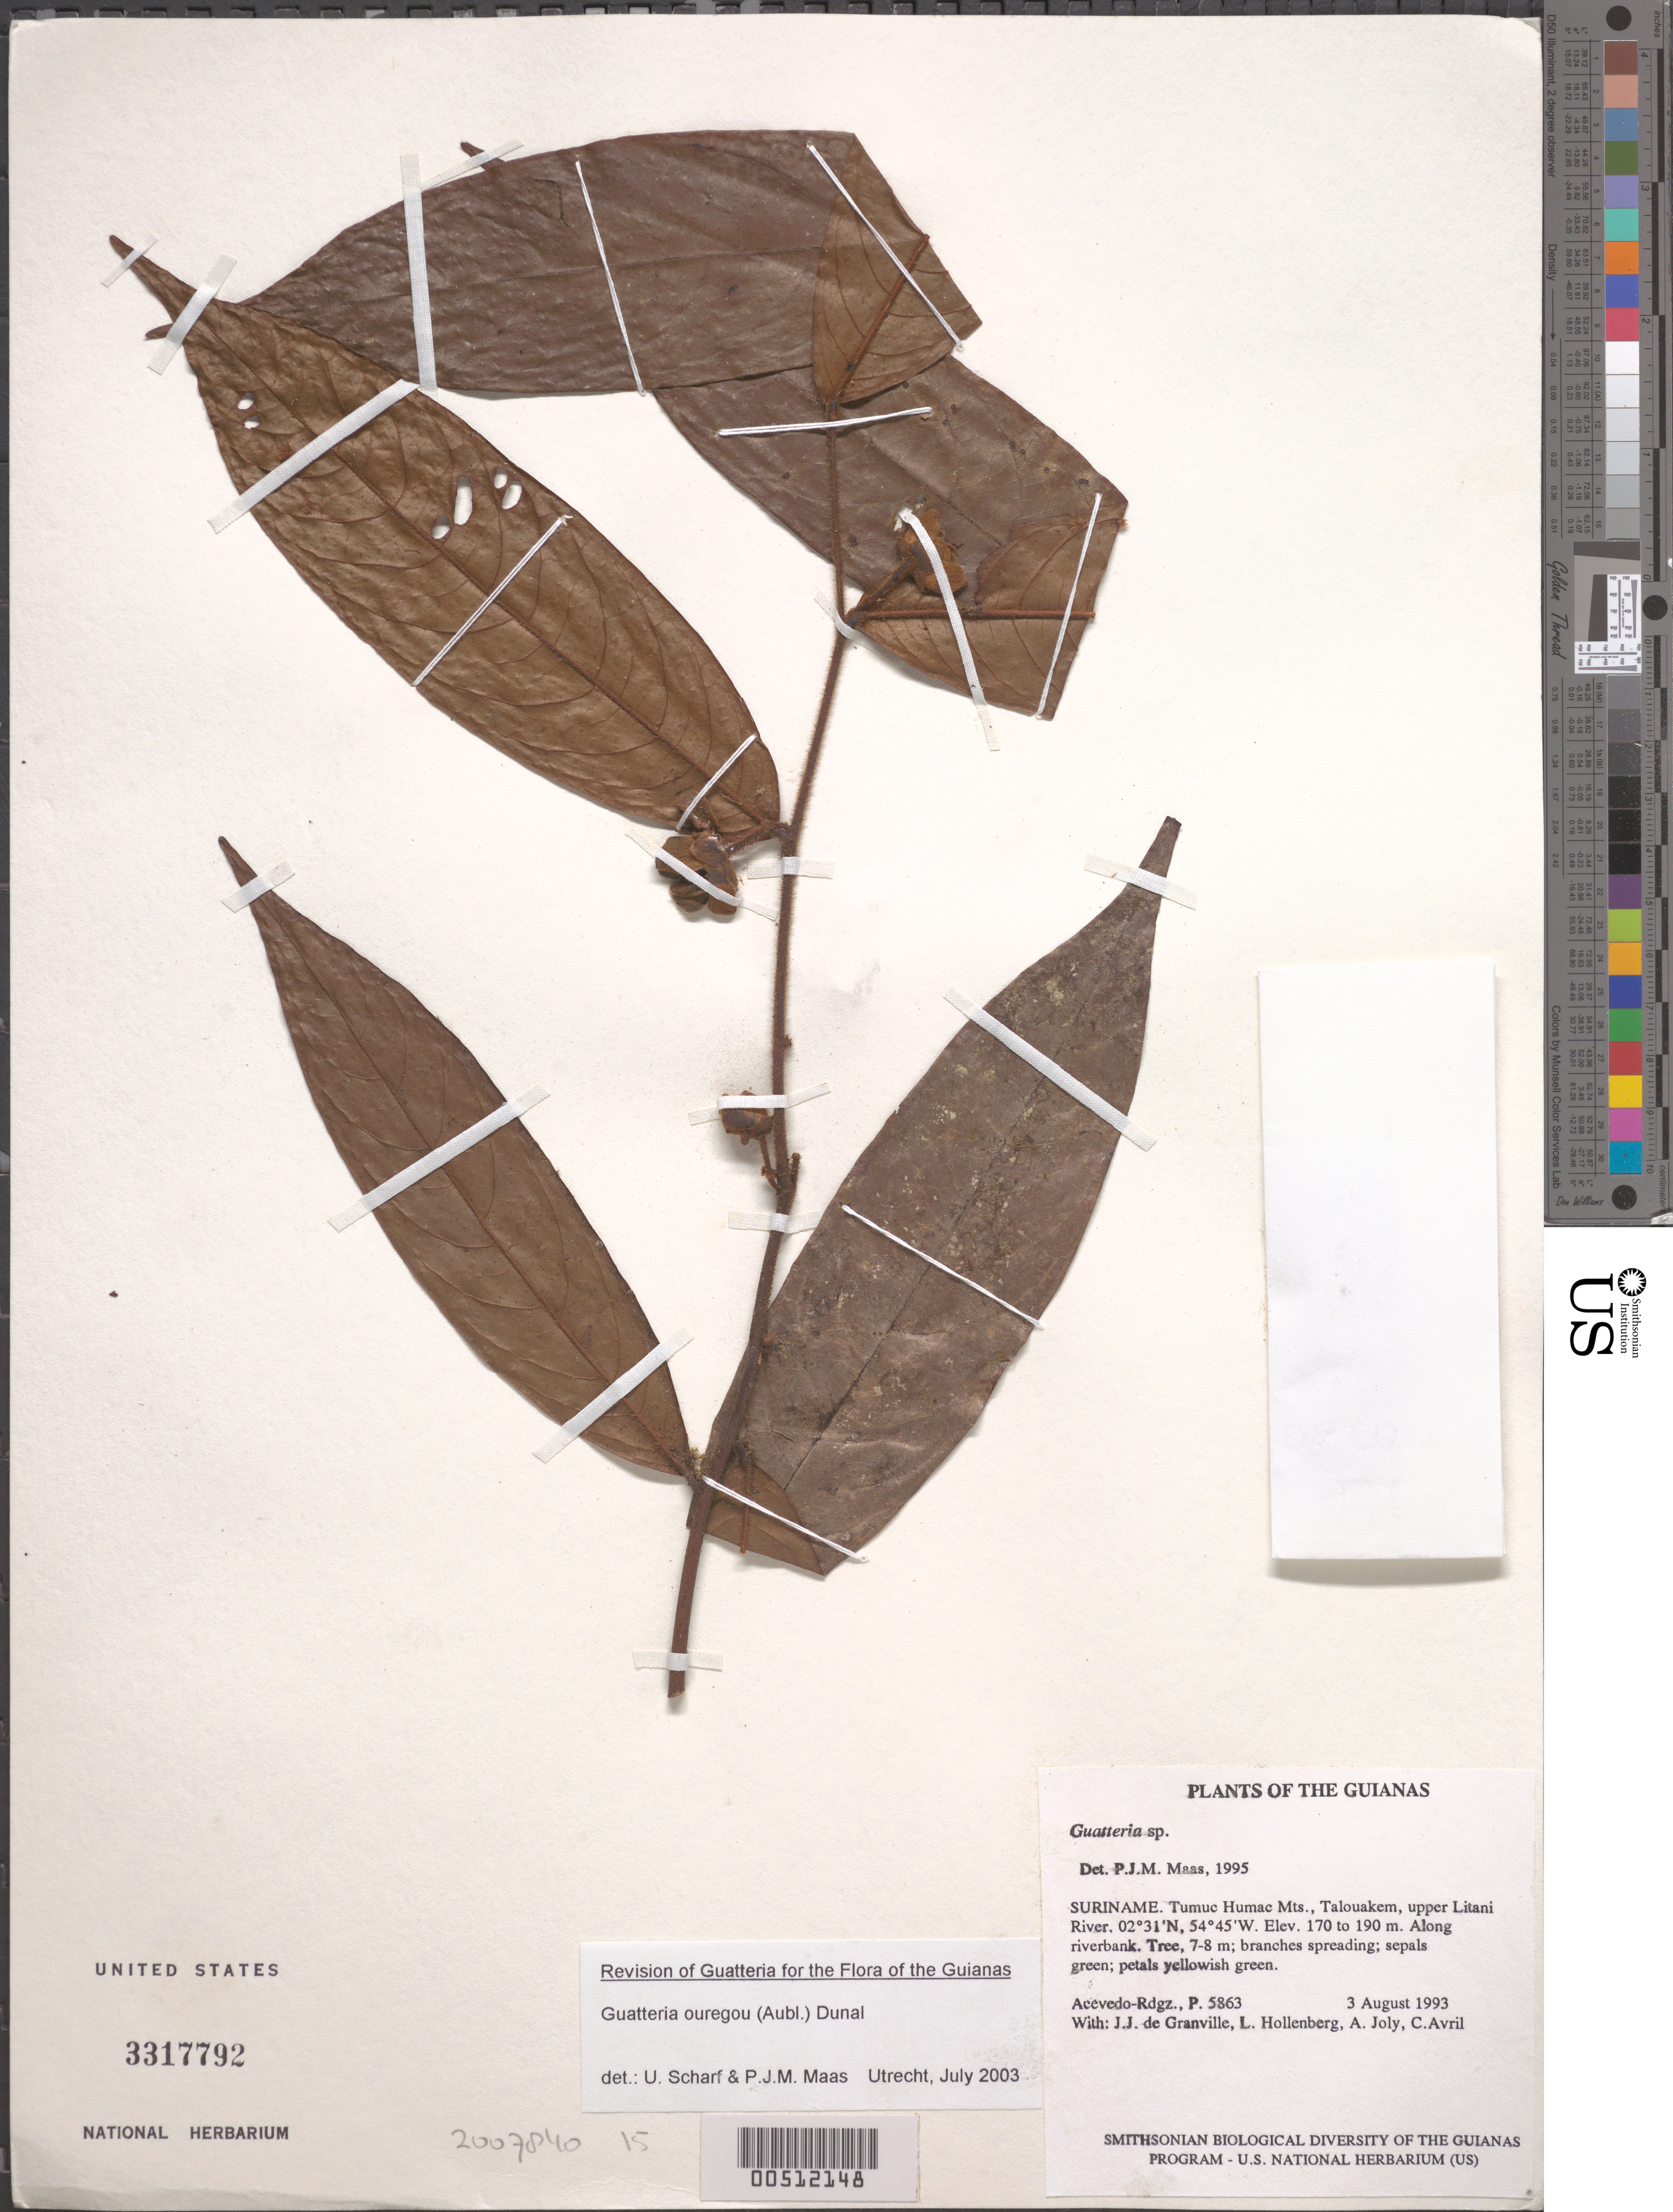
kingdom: Plantae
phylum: Tracheophyta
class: Magnoliopsida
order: Magnoliales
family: Annonaceae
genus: Guatteria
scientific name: Guatteria sp.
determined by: Maas, Paul J. M.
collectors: P. Acevedo-Rodr., J.-J. de Granville, A. Joly, A. Boyer & L. Hollenberg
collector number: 5863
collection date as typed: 03 Aug 1993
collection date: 1993-08-03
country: Suriname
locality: Tumuc Humac Mts., Talouakem, upper Litani River.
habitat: Along riverbank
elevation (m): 170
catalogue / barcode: US 3317792